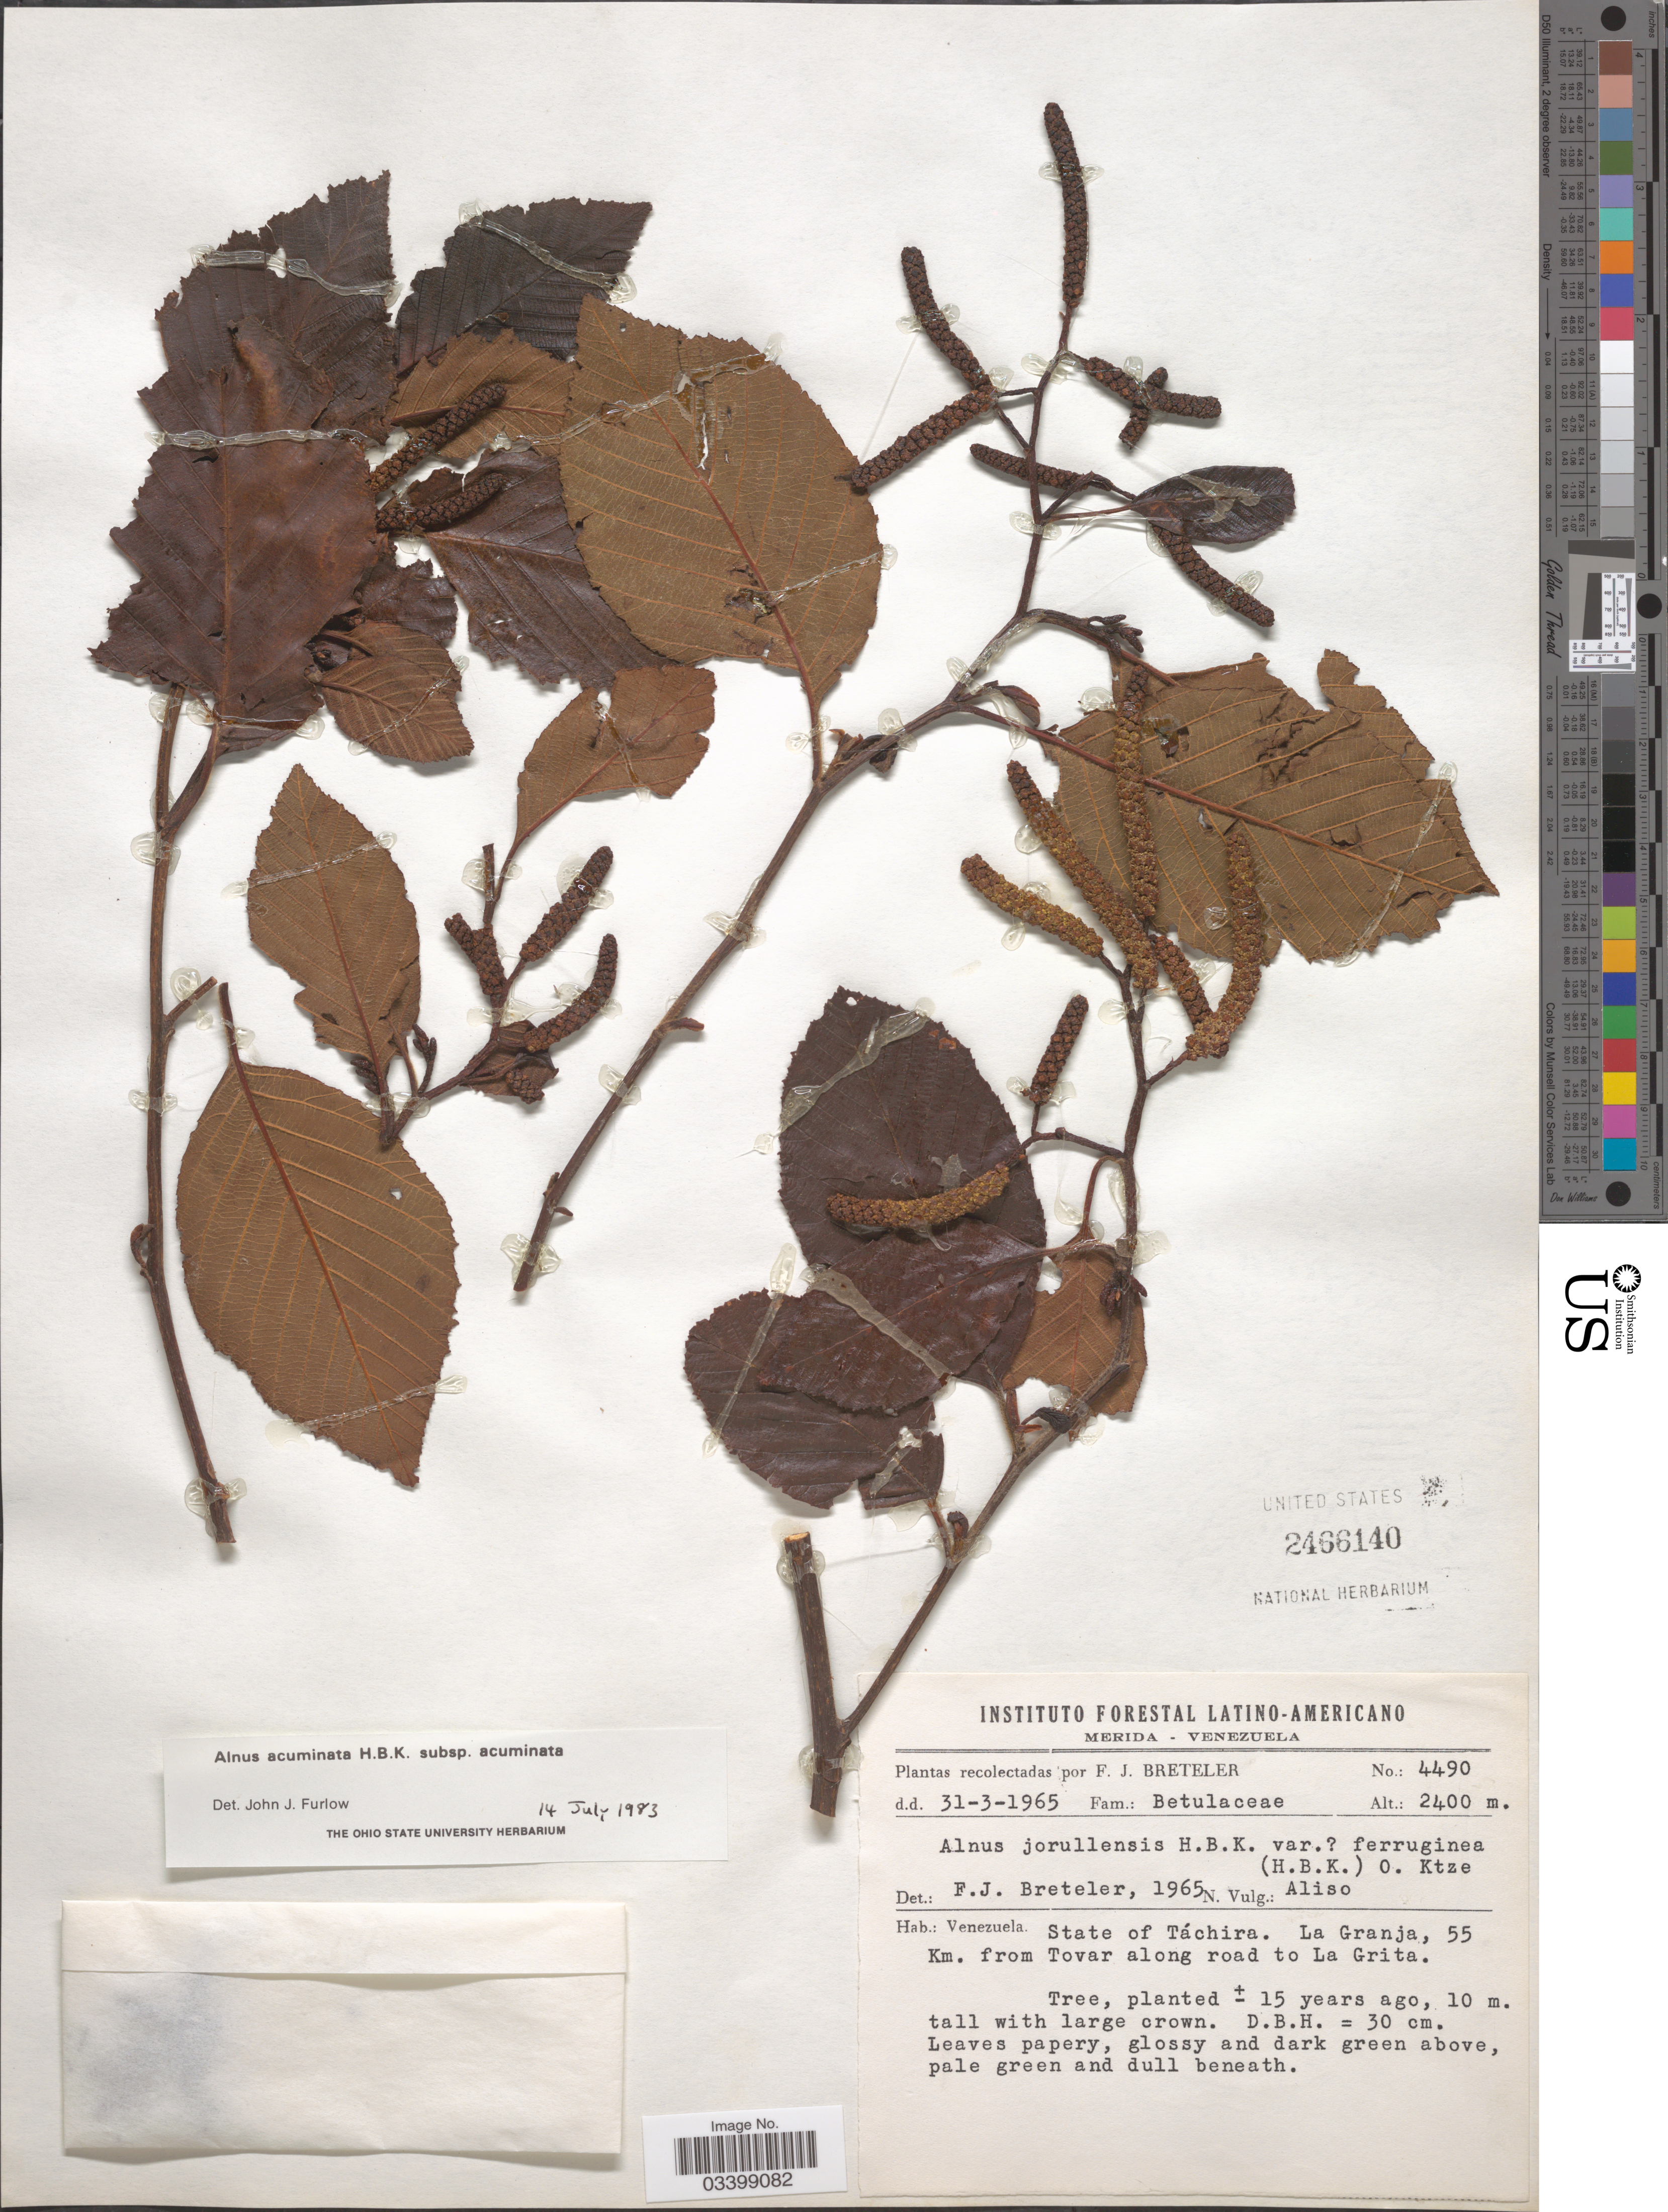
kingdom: Plantae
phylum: Tracheophyta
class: Magnoliopsida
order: Fagales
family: Betulaceae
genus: Alnus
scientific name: Alnus acuminata subsp. acuminata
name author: Kunth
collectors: F. J. Breteler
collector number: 4490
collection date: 1965-03-31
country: Venezuela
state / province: Tachira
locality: La Granja, 55 Km. from Tovar along road to La Grita.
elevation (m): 2400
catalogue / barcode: US 2466140